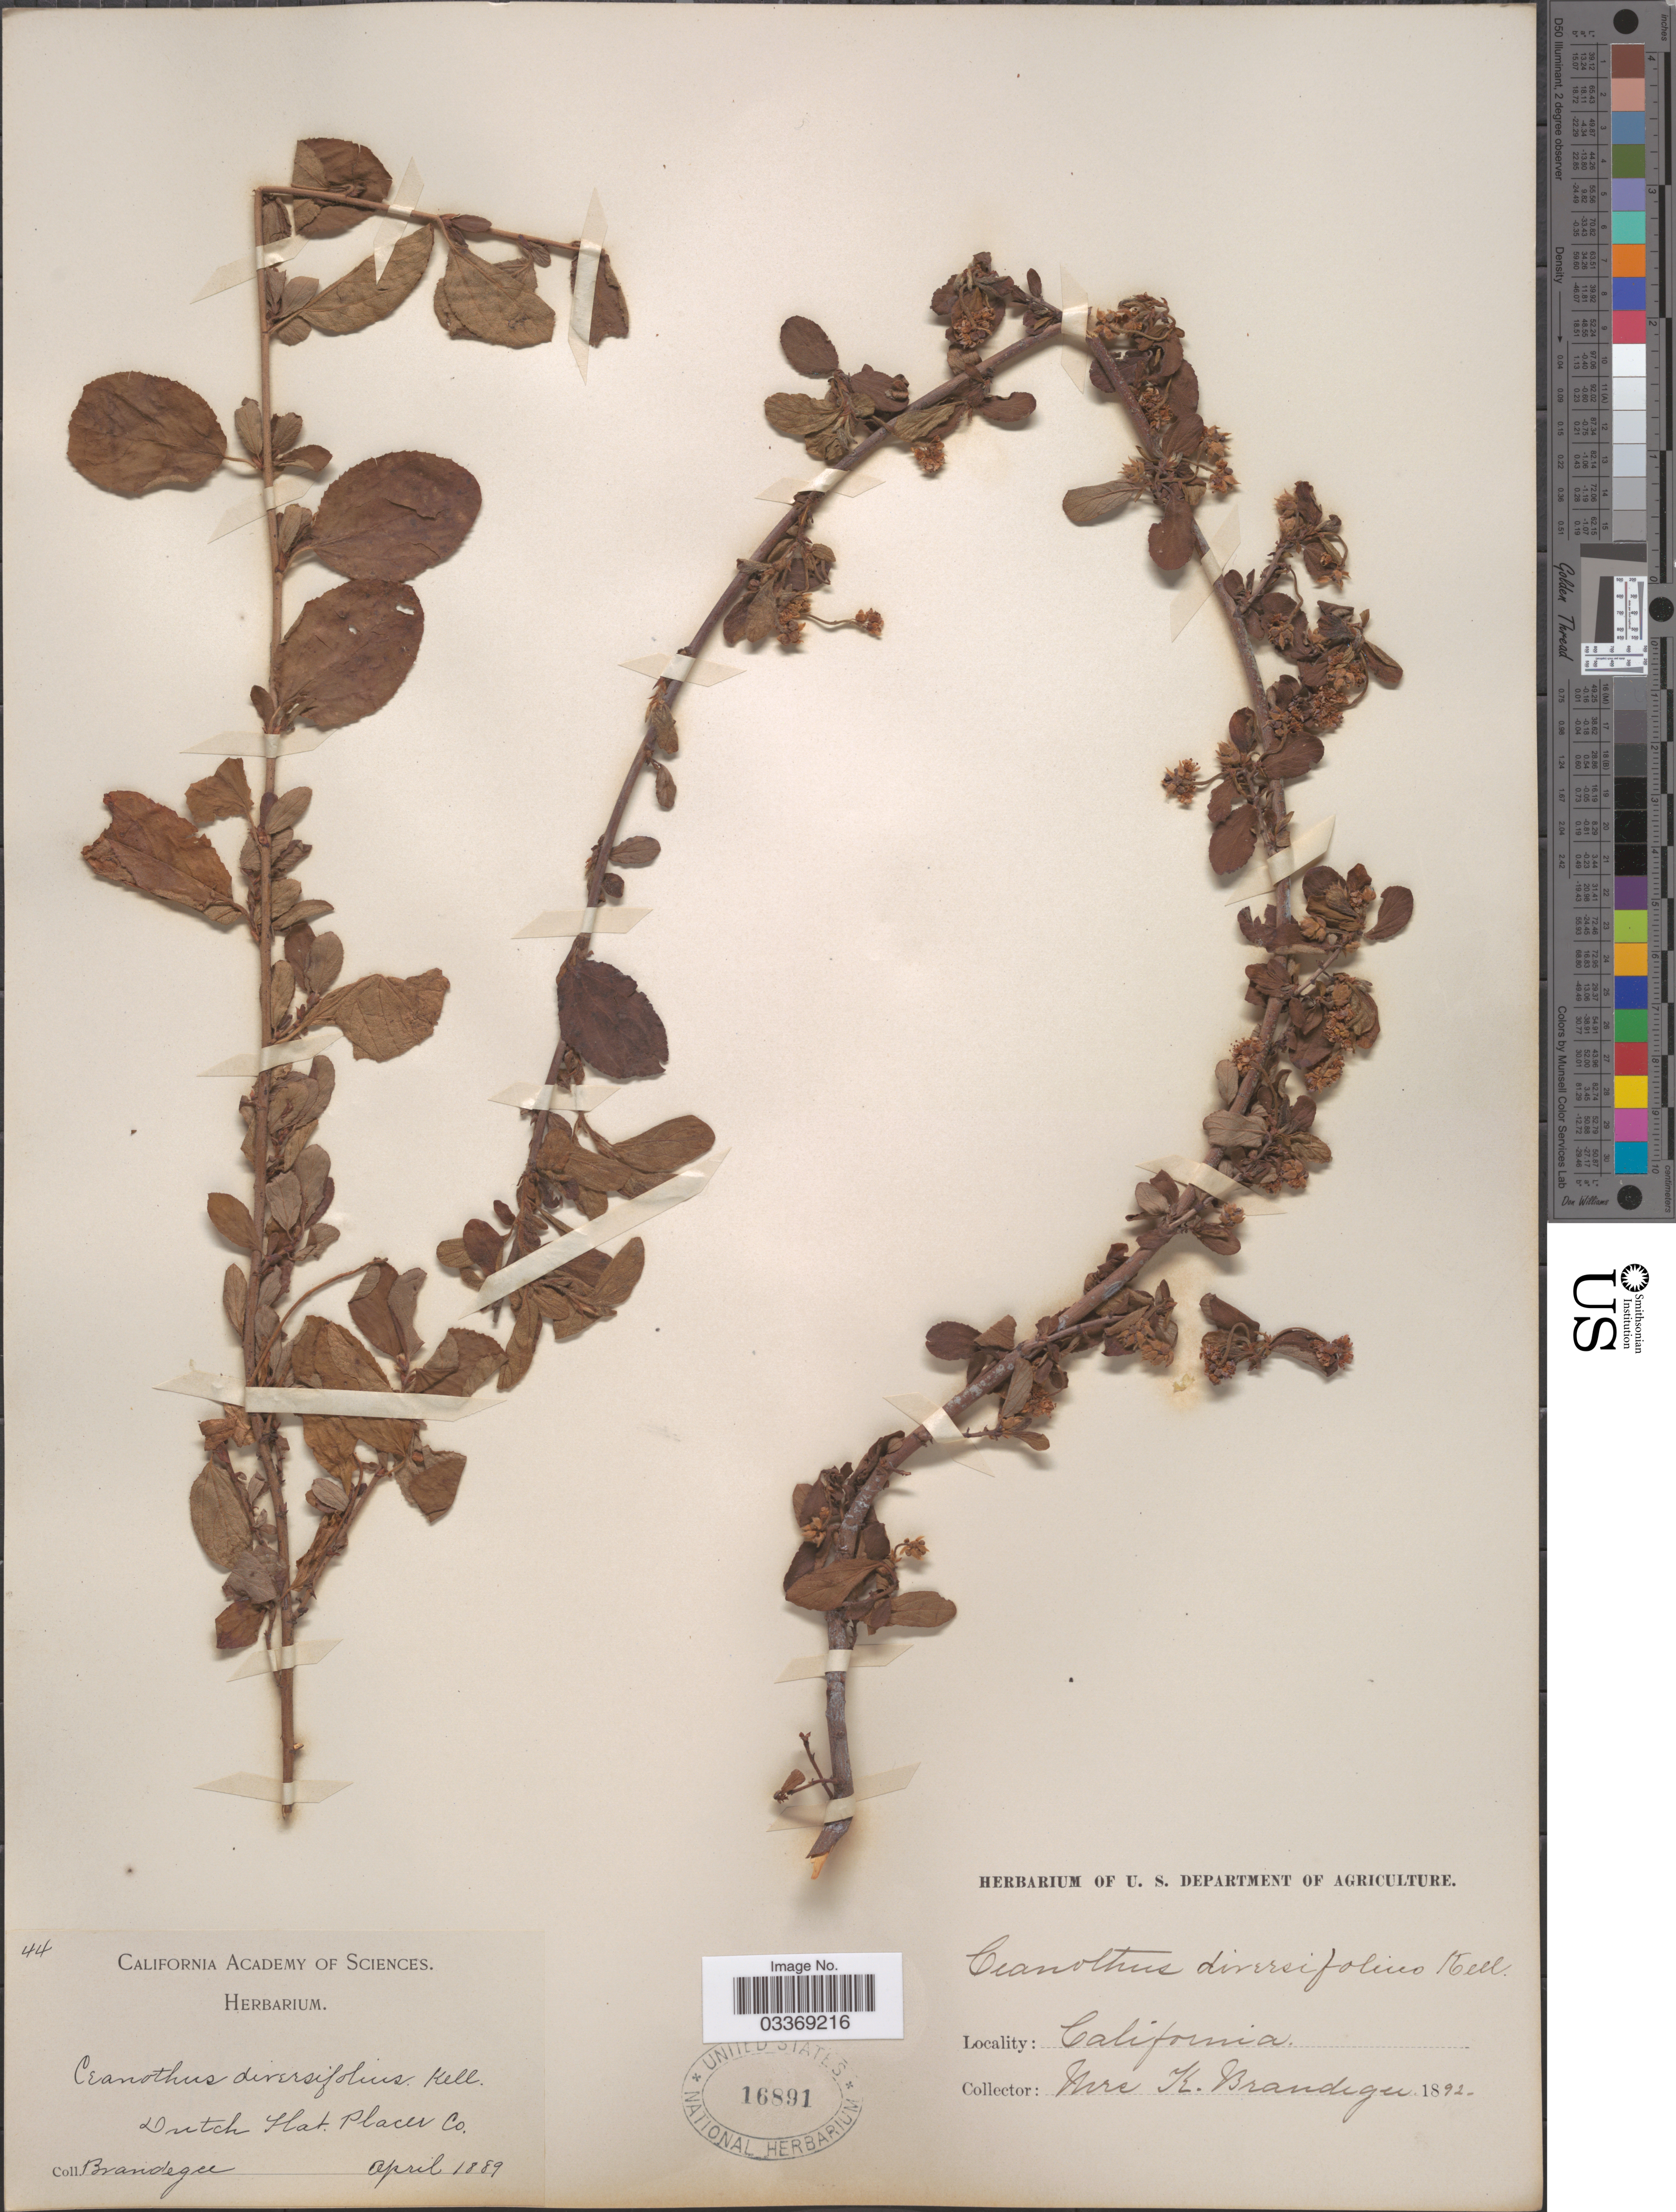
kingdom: Plantae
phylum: Tracheophyta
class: Magnoliopsida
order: Rosales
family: Rhamnaceae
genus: Ceanothus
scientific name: Ceanothus diversifolius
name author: Kellogg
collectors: K. Brandegee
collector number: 44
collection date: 1889-04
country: United States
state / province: California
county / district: Placer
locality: Dutch Flat, Placer Co.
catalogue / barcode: US 16891